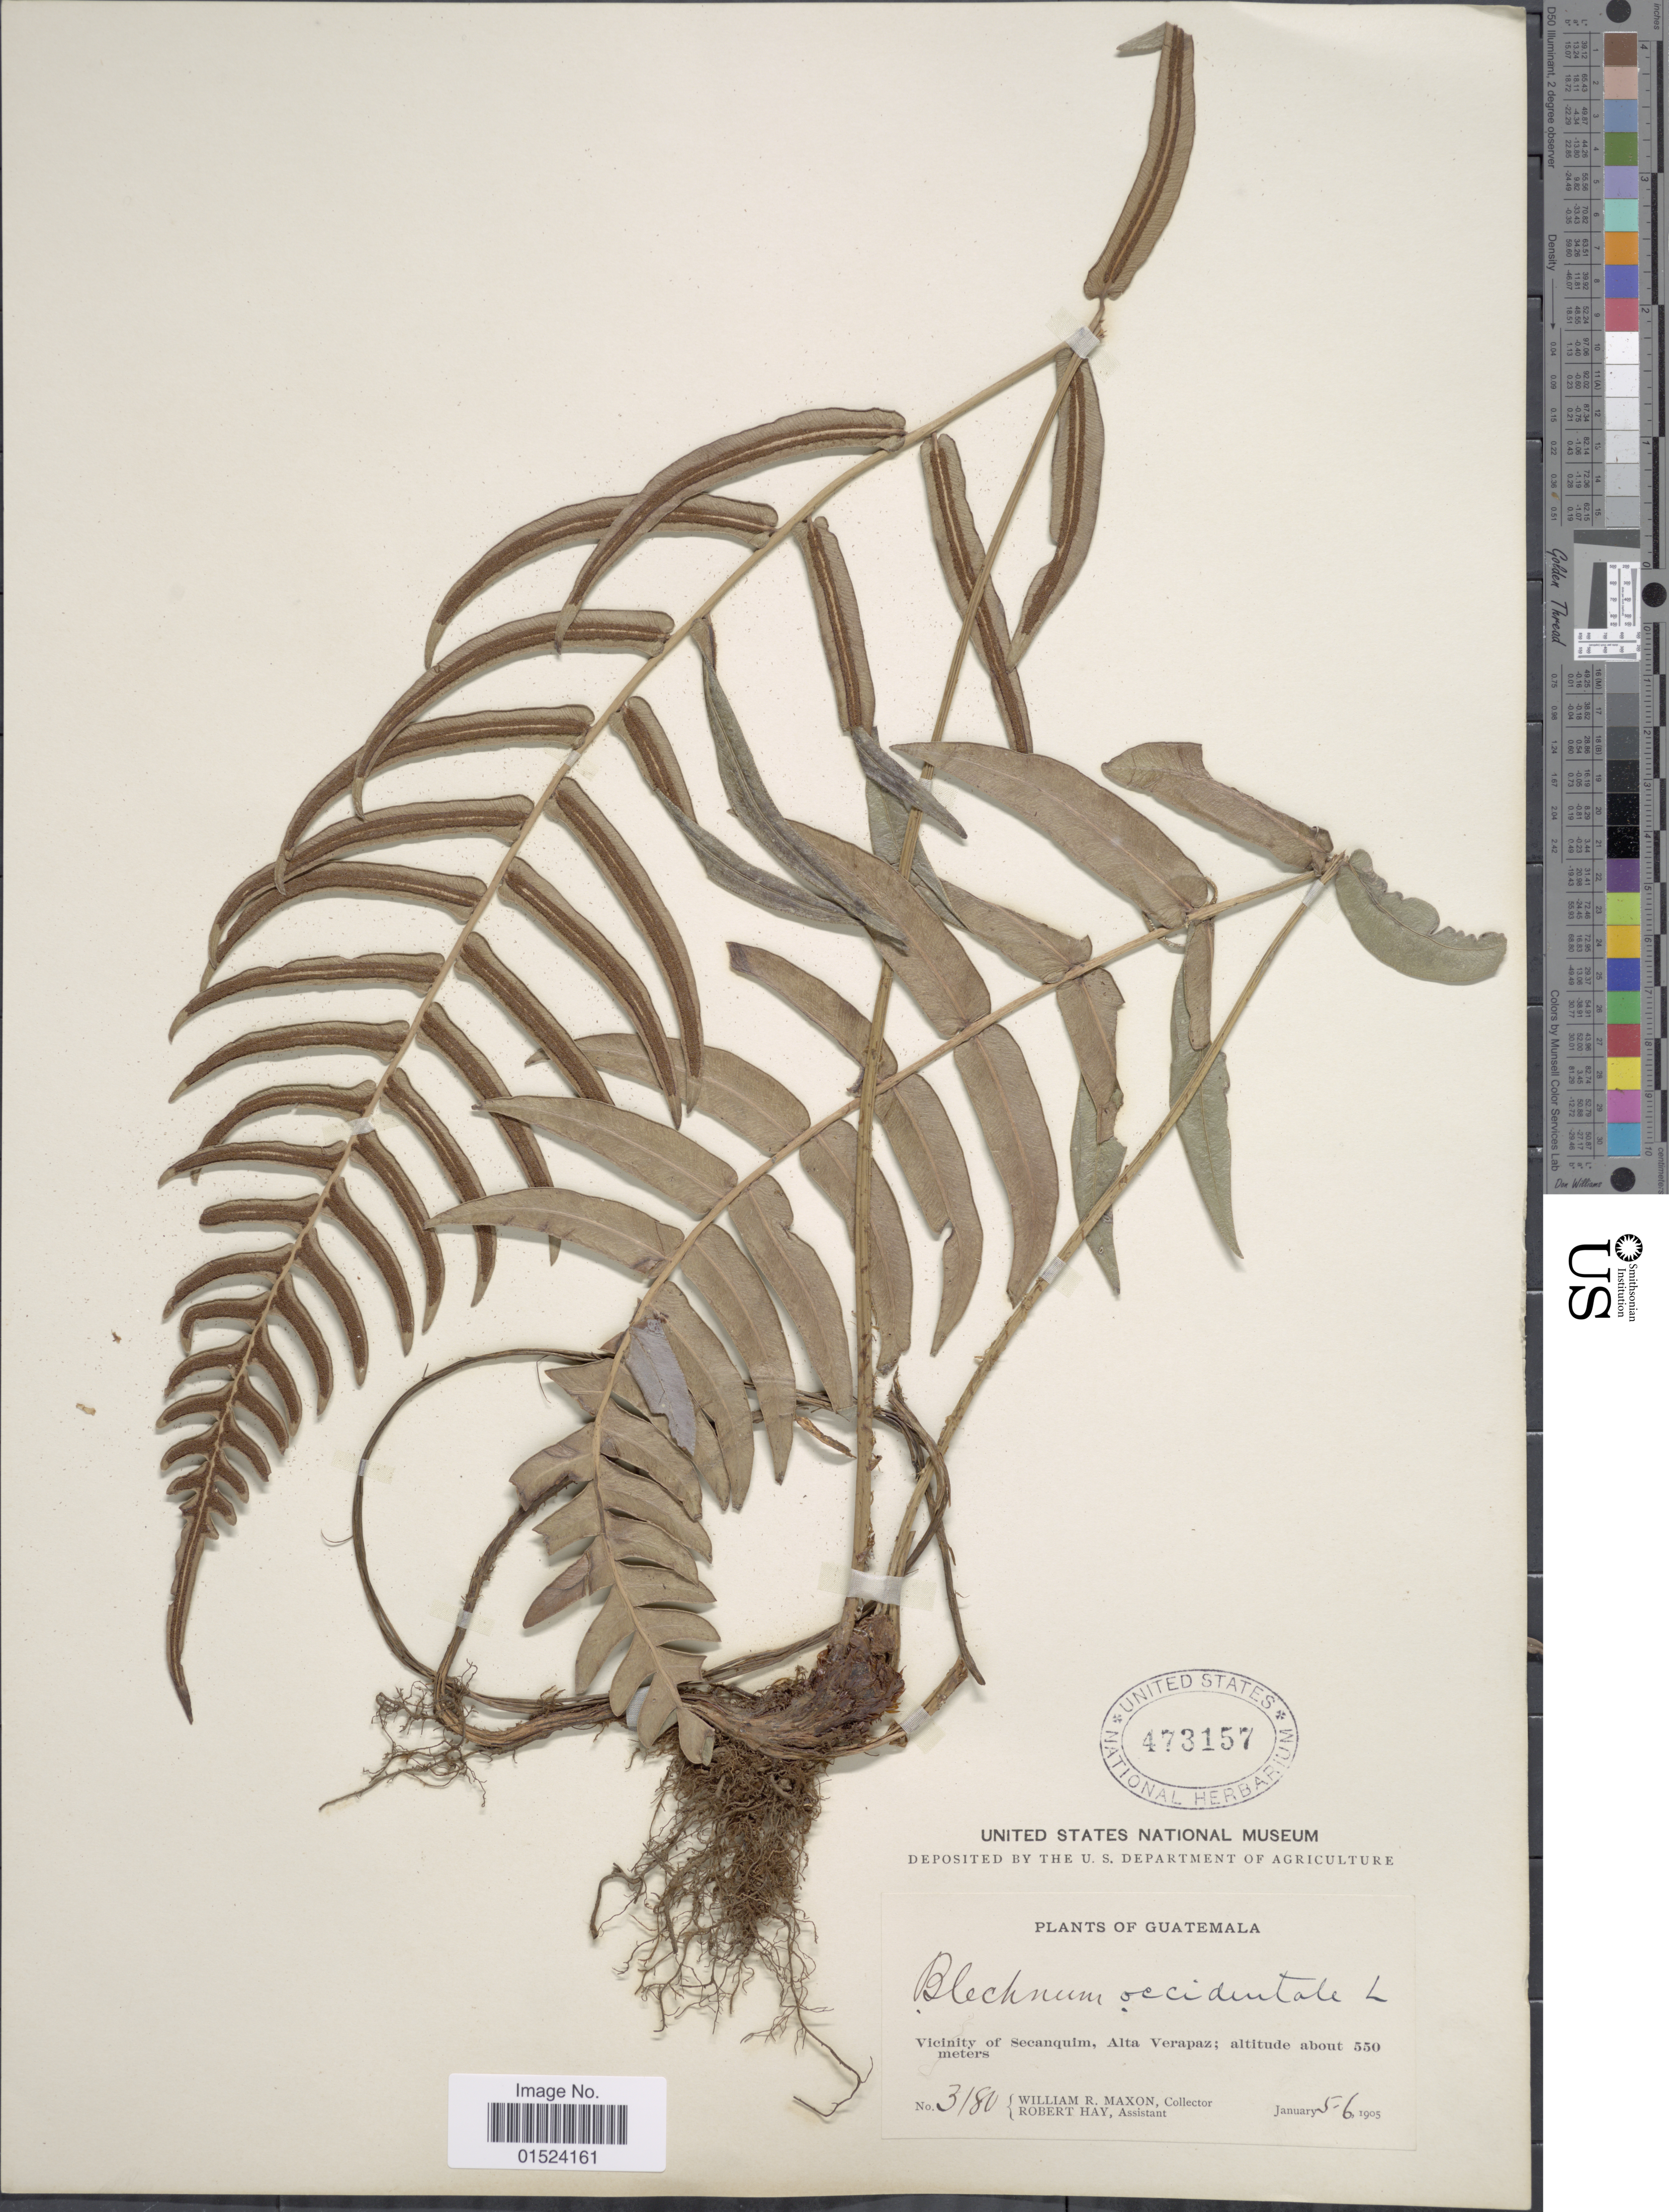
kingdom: Plantae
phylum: Tracheophyta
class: Polypodiopsida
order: Polypodiales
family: Blechnaceae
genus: Blechnum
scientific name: Blechnum occidentale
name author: L.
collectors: W. R. Maxon & R. H. Hay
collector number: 3180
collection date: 1905-01-05/1905-01-06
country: Guatemala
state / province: Alta Verapaz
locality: Vicinity of Secanquim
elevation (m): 550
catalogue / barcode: US 473157